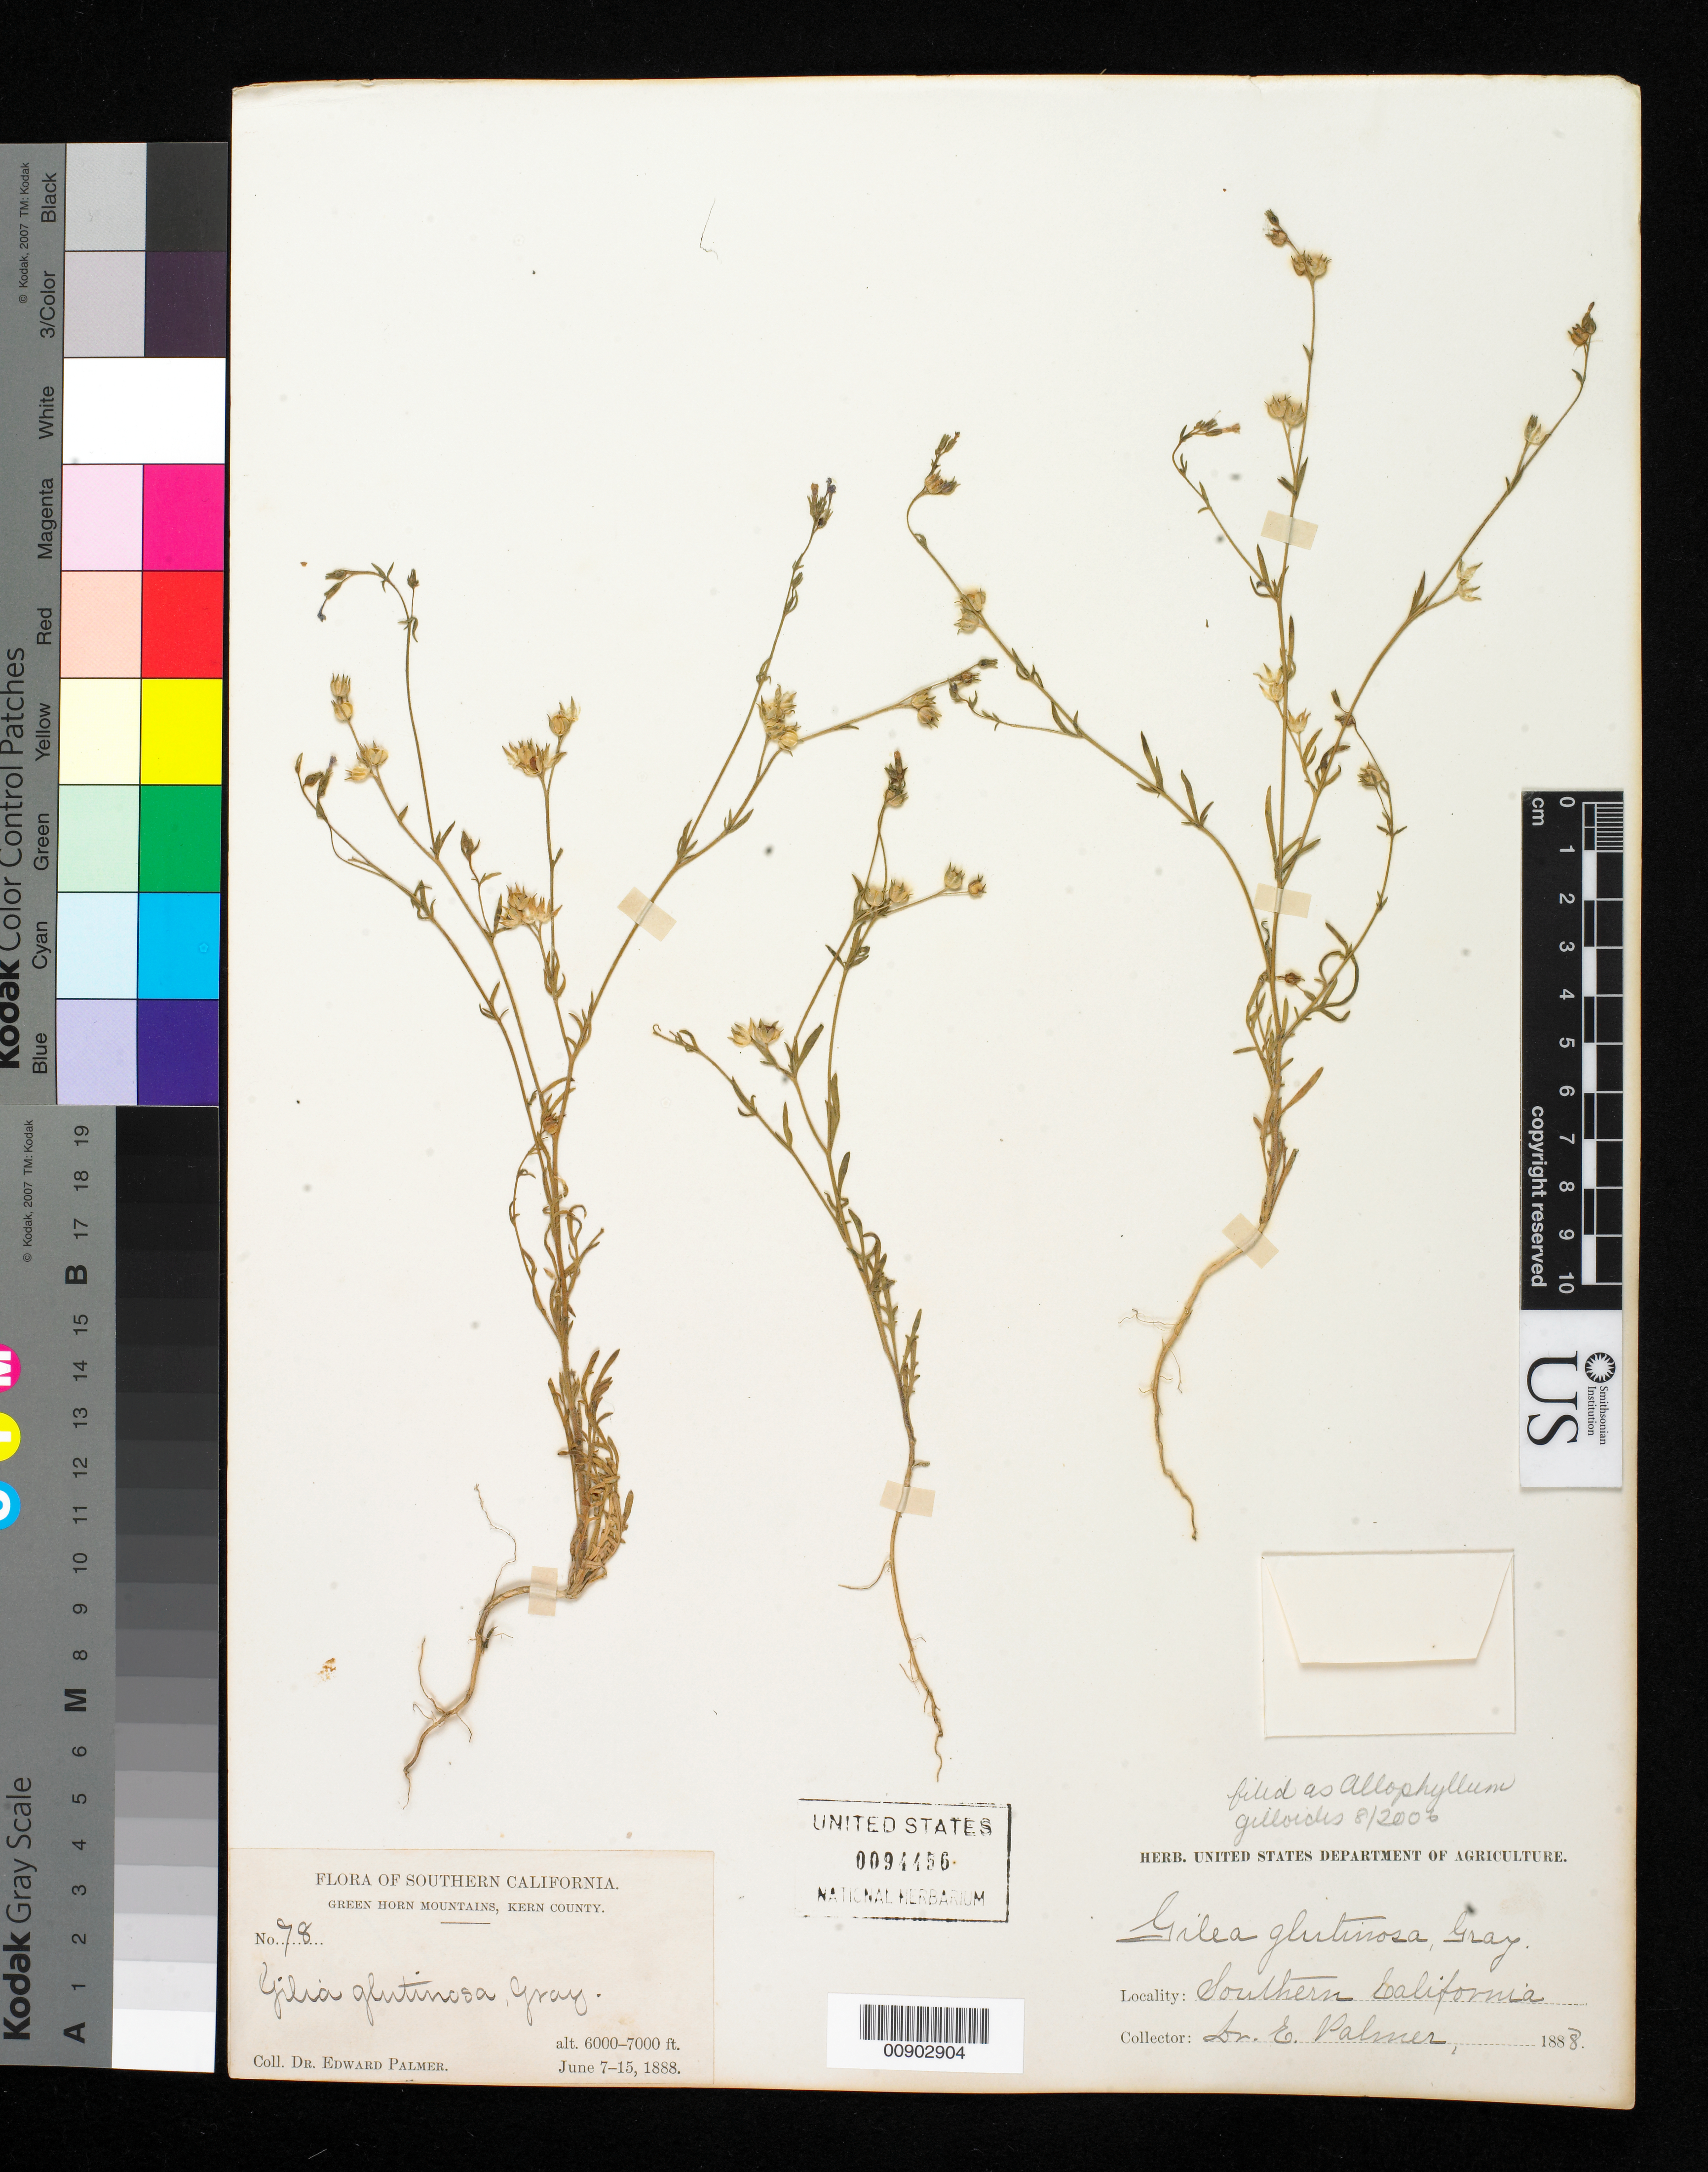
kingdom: Plantae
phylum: Tracheophyta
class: Magnoliopsida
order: Ericales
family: Polemoniaceae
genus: Allophyllum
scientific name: Allophyllum gilioides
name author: (Benth.) Benth.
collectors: E. Palmer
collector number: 78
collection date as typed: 07 Jun 1888 to 15 Jun 1888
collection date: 1888-06-07/1888-06-15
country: United States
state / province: California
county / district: Kern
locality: Green Horn Mountains, Kern County, California.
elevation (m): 1829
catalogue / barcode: US 94456